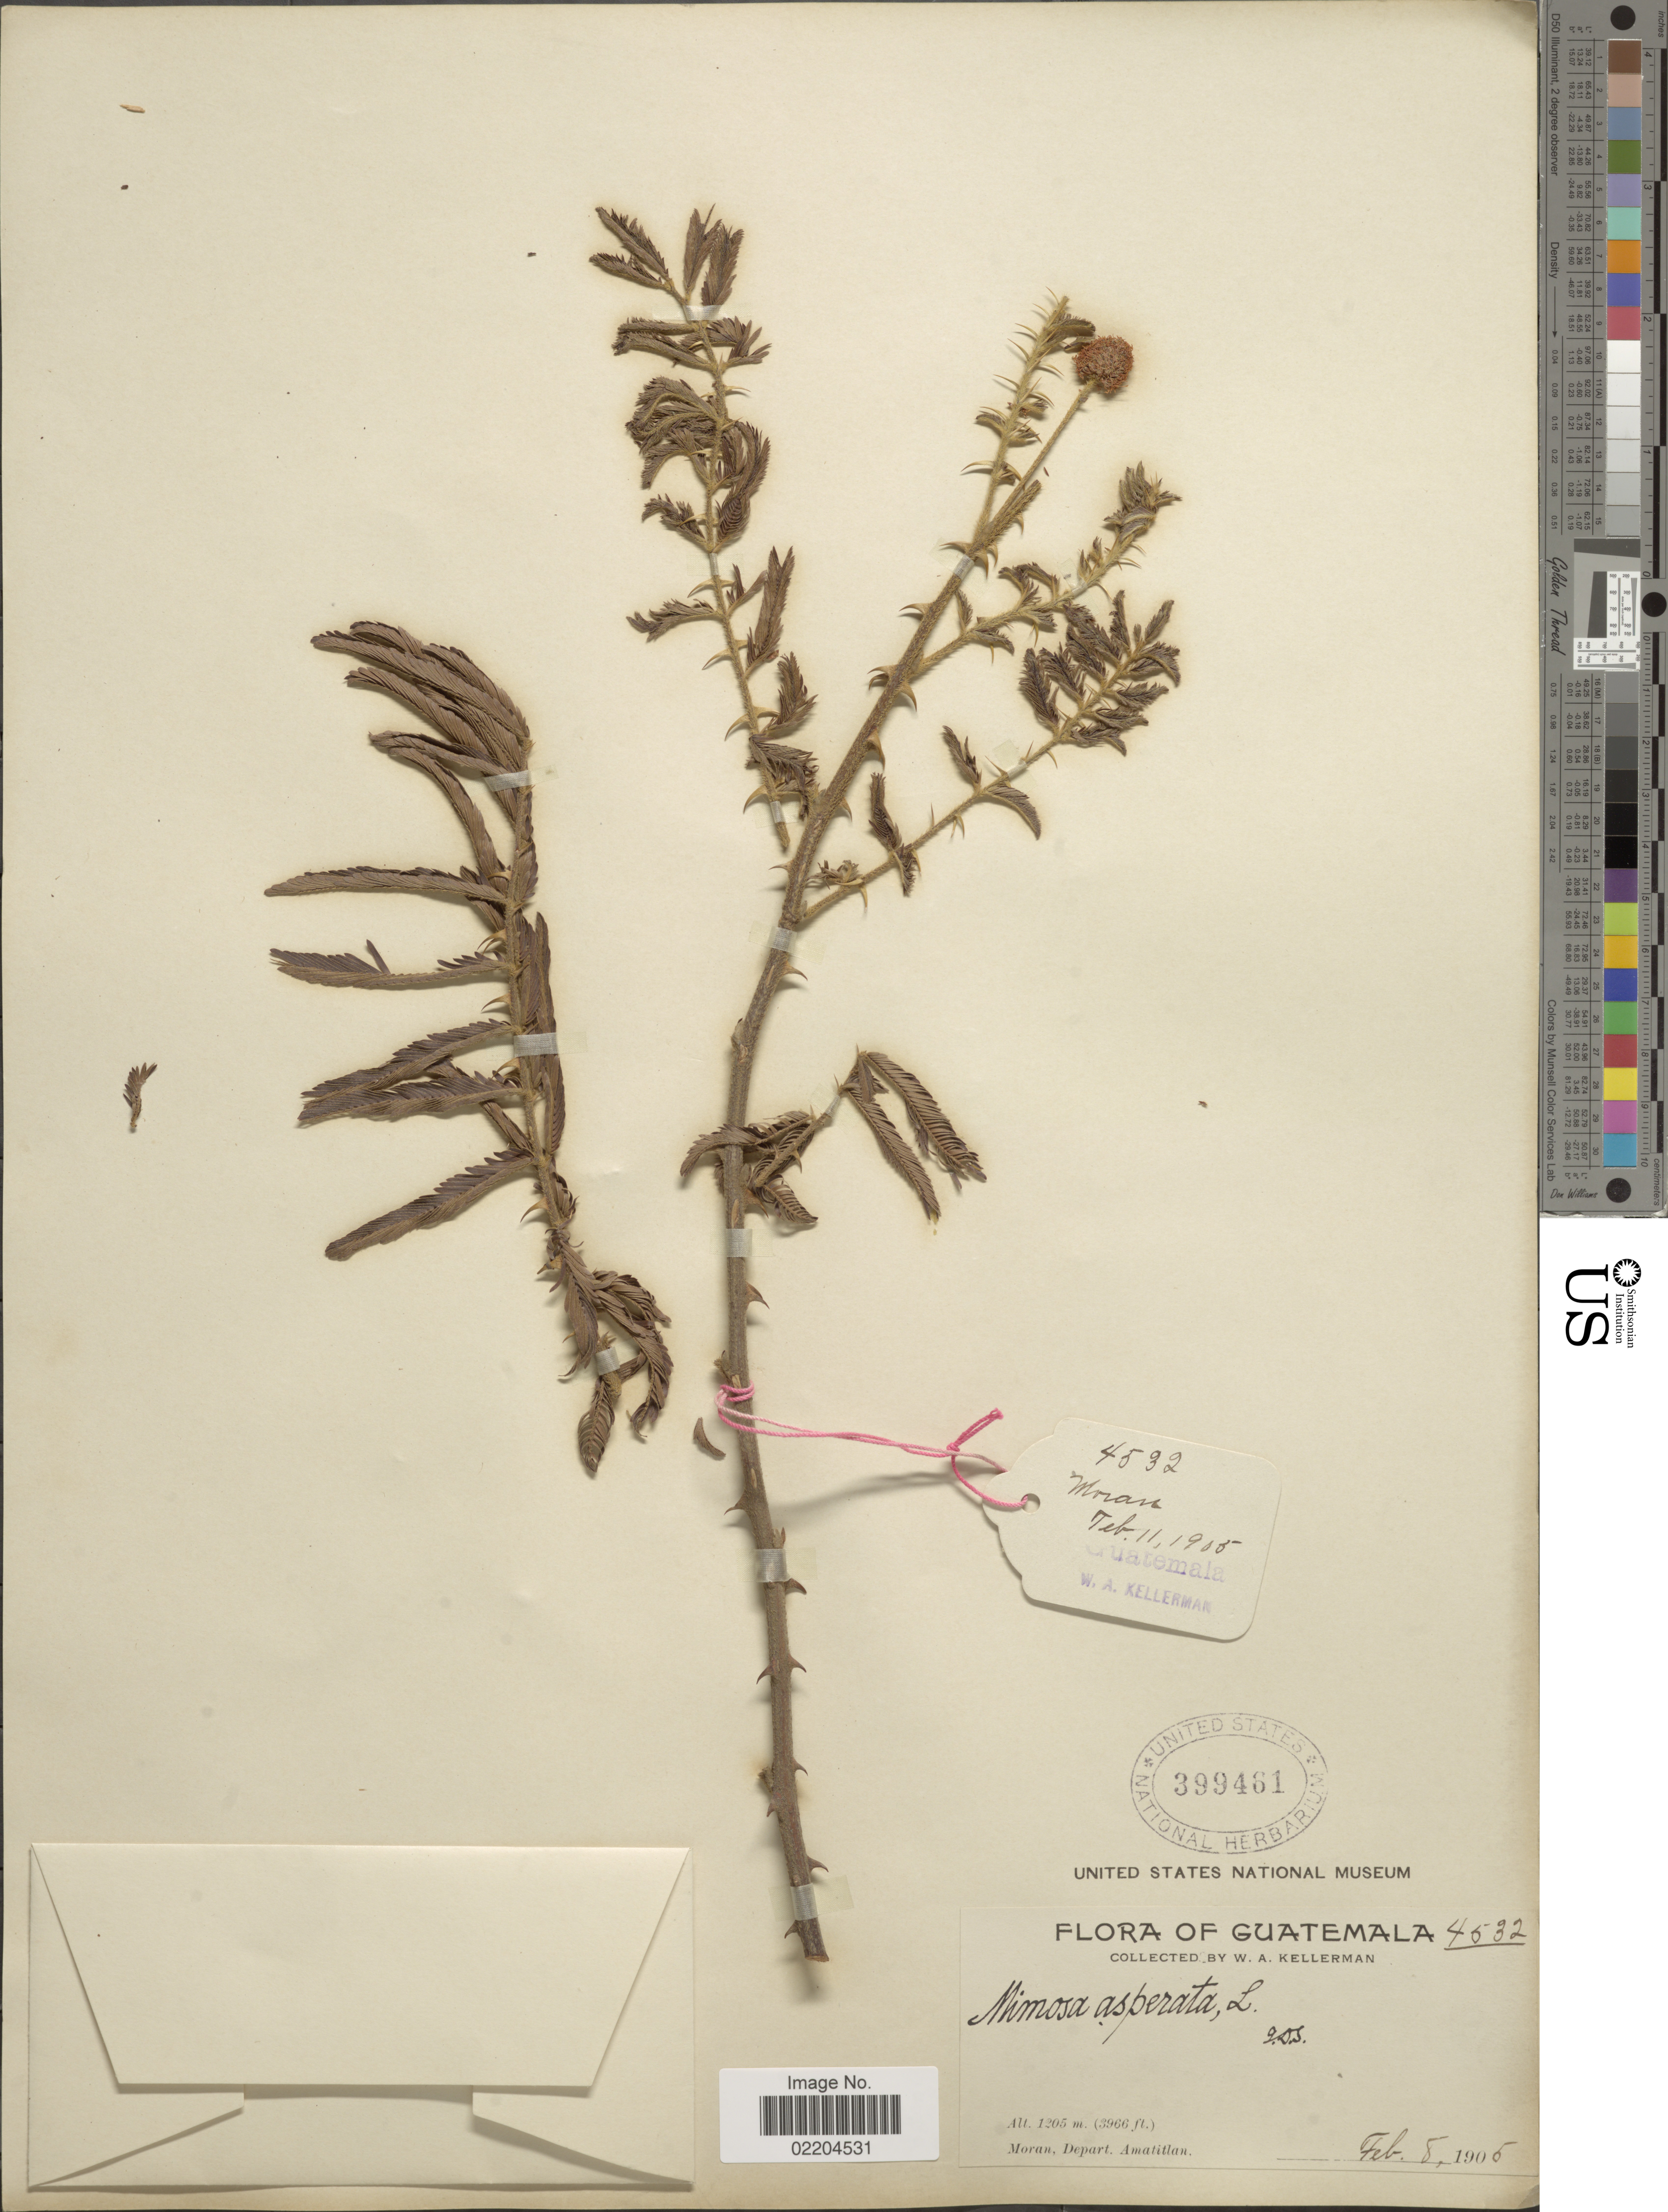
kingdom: Plantae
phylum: Tracheophyta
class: Magnoliopsida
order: Fabales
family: Fabaceae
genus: Mimosa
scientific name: Mimosa pigra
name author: L.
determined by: Strong, Mark T., (BOT), Smithsonian Institution - National Museum of Natural History (UNITED STATES)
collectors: W. Kellerman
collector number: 4532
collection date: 1905-02-08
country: Guatemala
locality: Moran, Depart. Amatitlan. Guatemala.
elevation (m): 1205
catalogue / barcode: US 399461